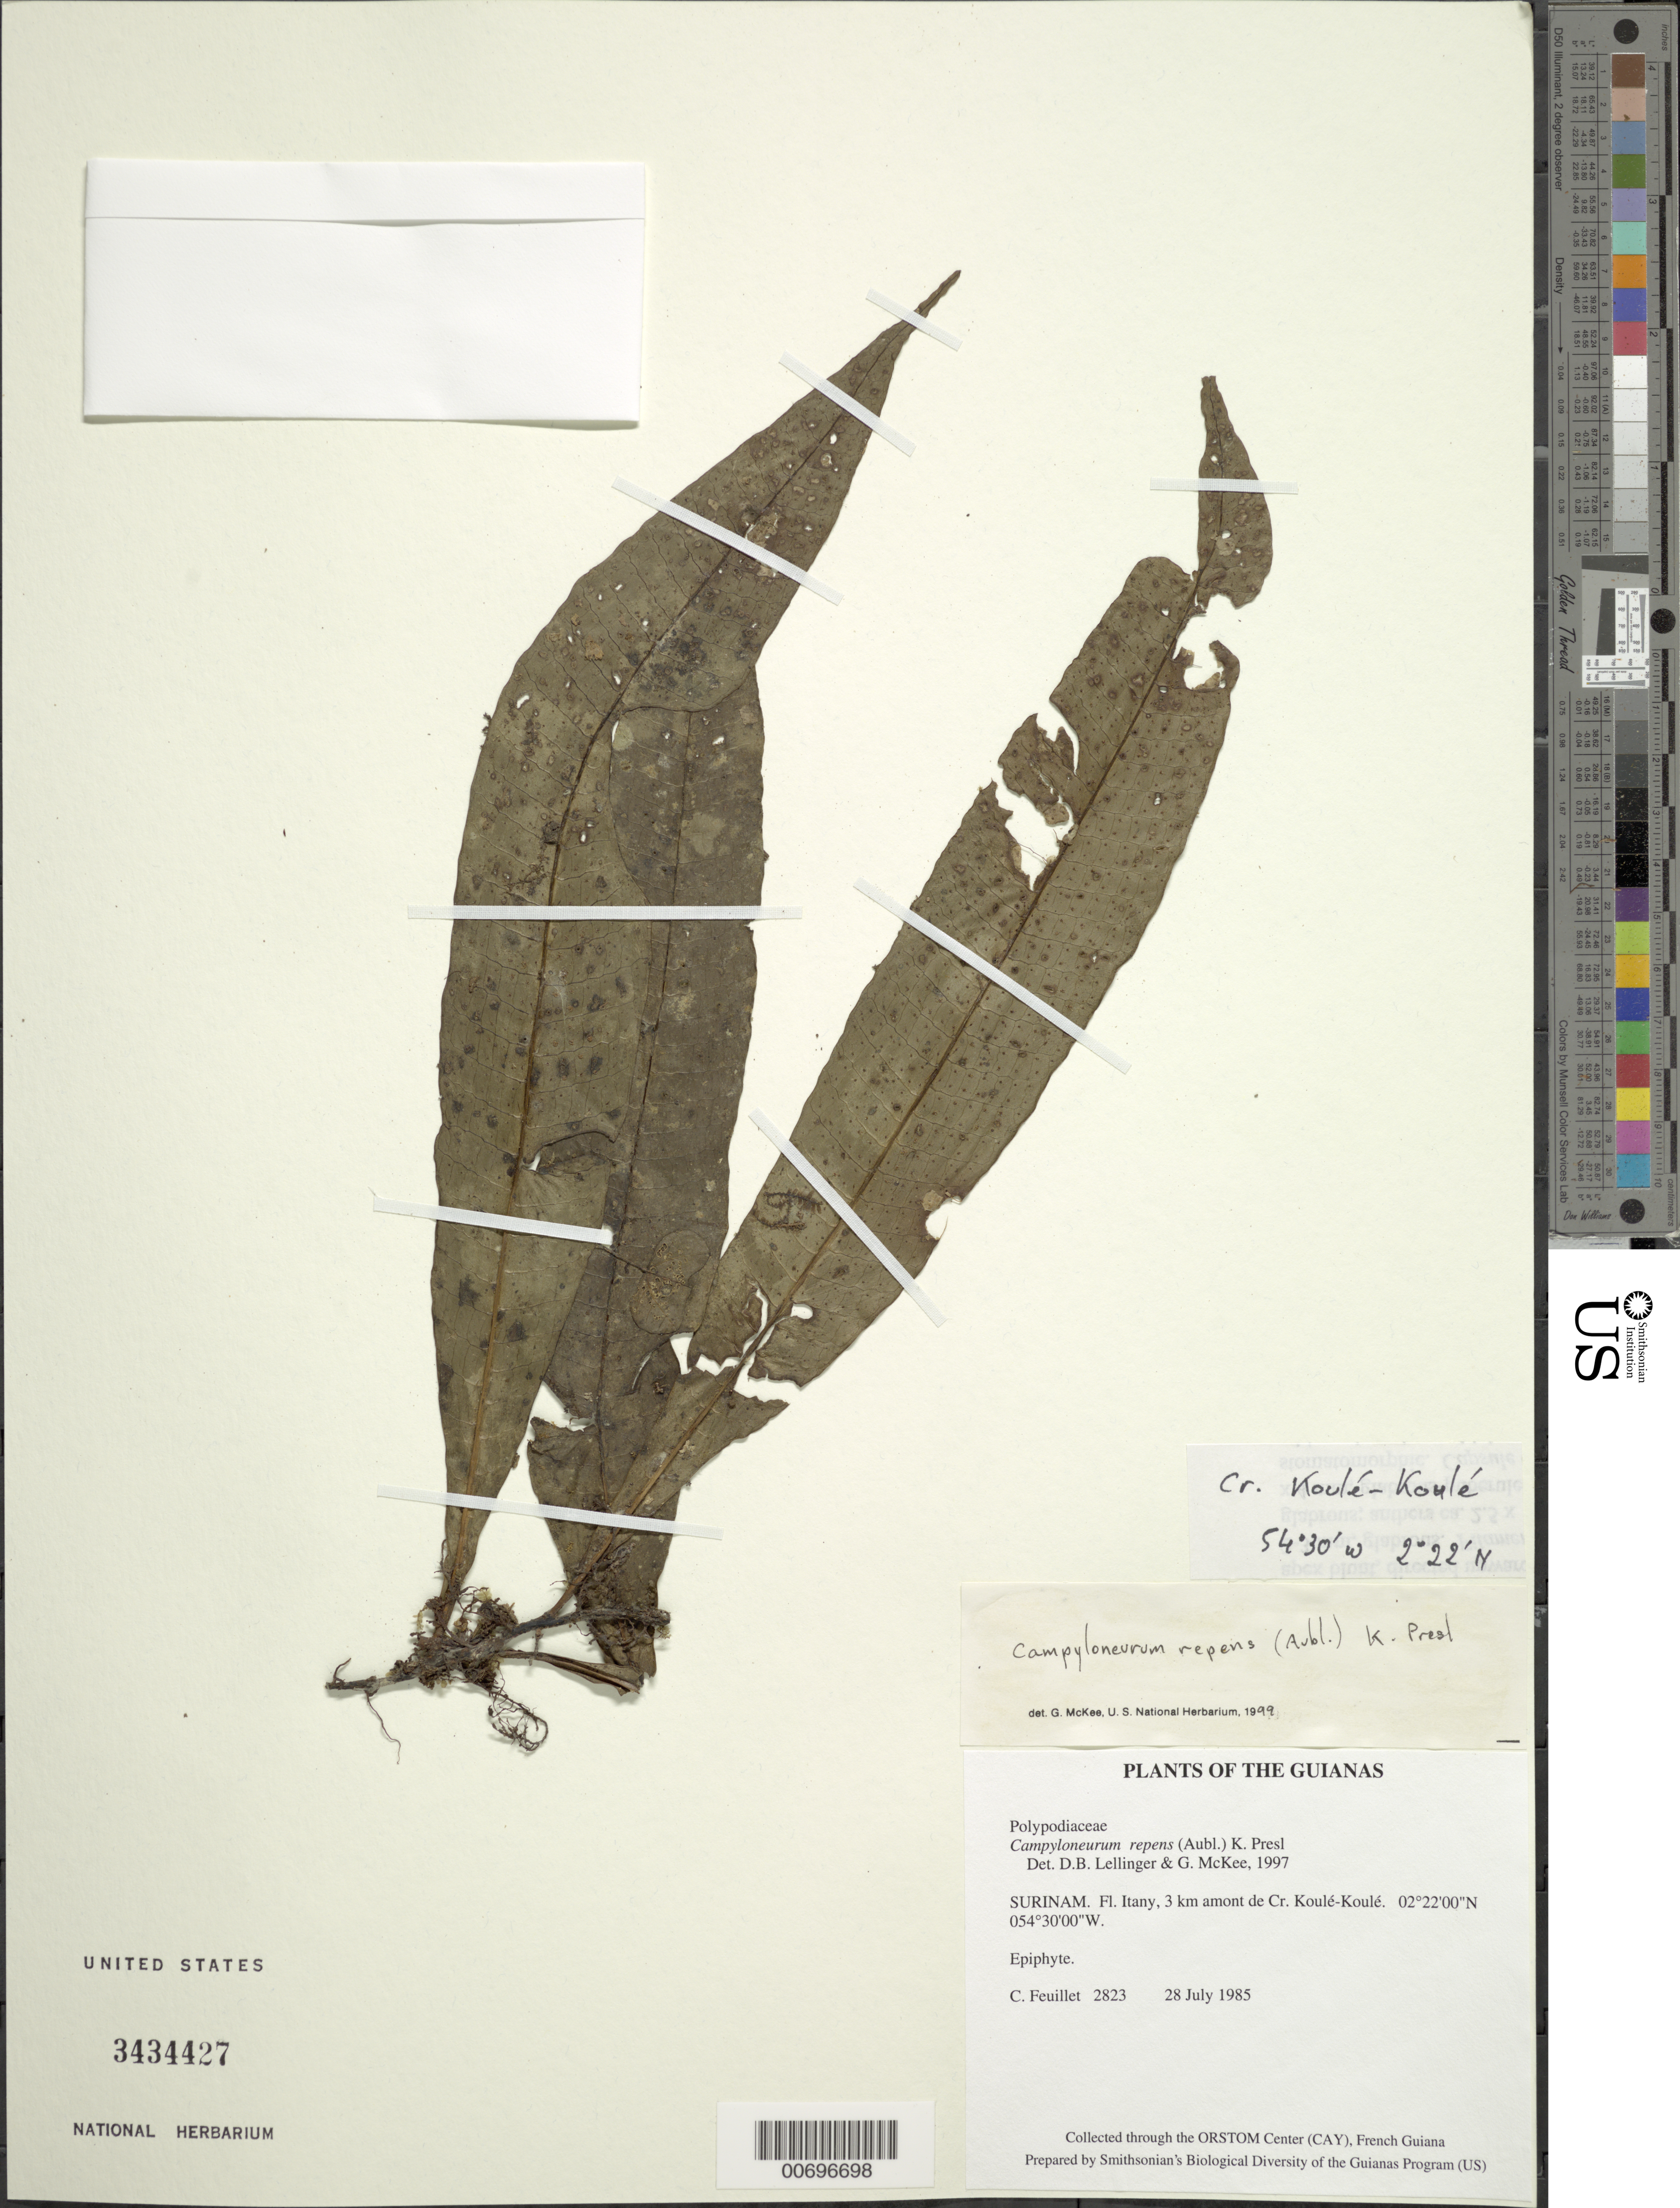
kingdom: Plantae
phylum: Tracheophyta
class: Polypodiopsida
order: Polypodiales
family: Polypodiaceae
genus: Campyloneurum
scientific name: Campyloneurum repens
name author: (Aubl.) C. Presl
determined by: Lellinger, D. B.; McKee, G. S.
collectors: C. Feuillet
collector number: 2823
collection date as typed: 28-Jul-85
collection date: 1985-07-28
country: Suriname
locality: Litani R., 3 km amont de Cr. Koulé-Koulé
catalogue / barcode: US 3434427